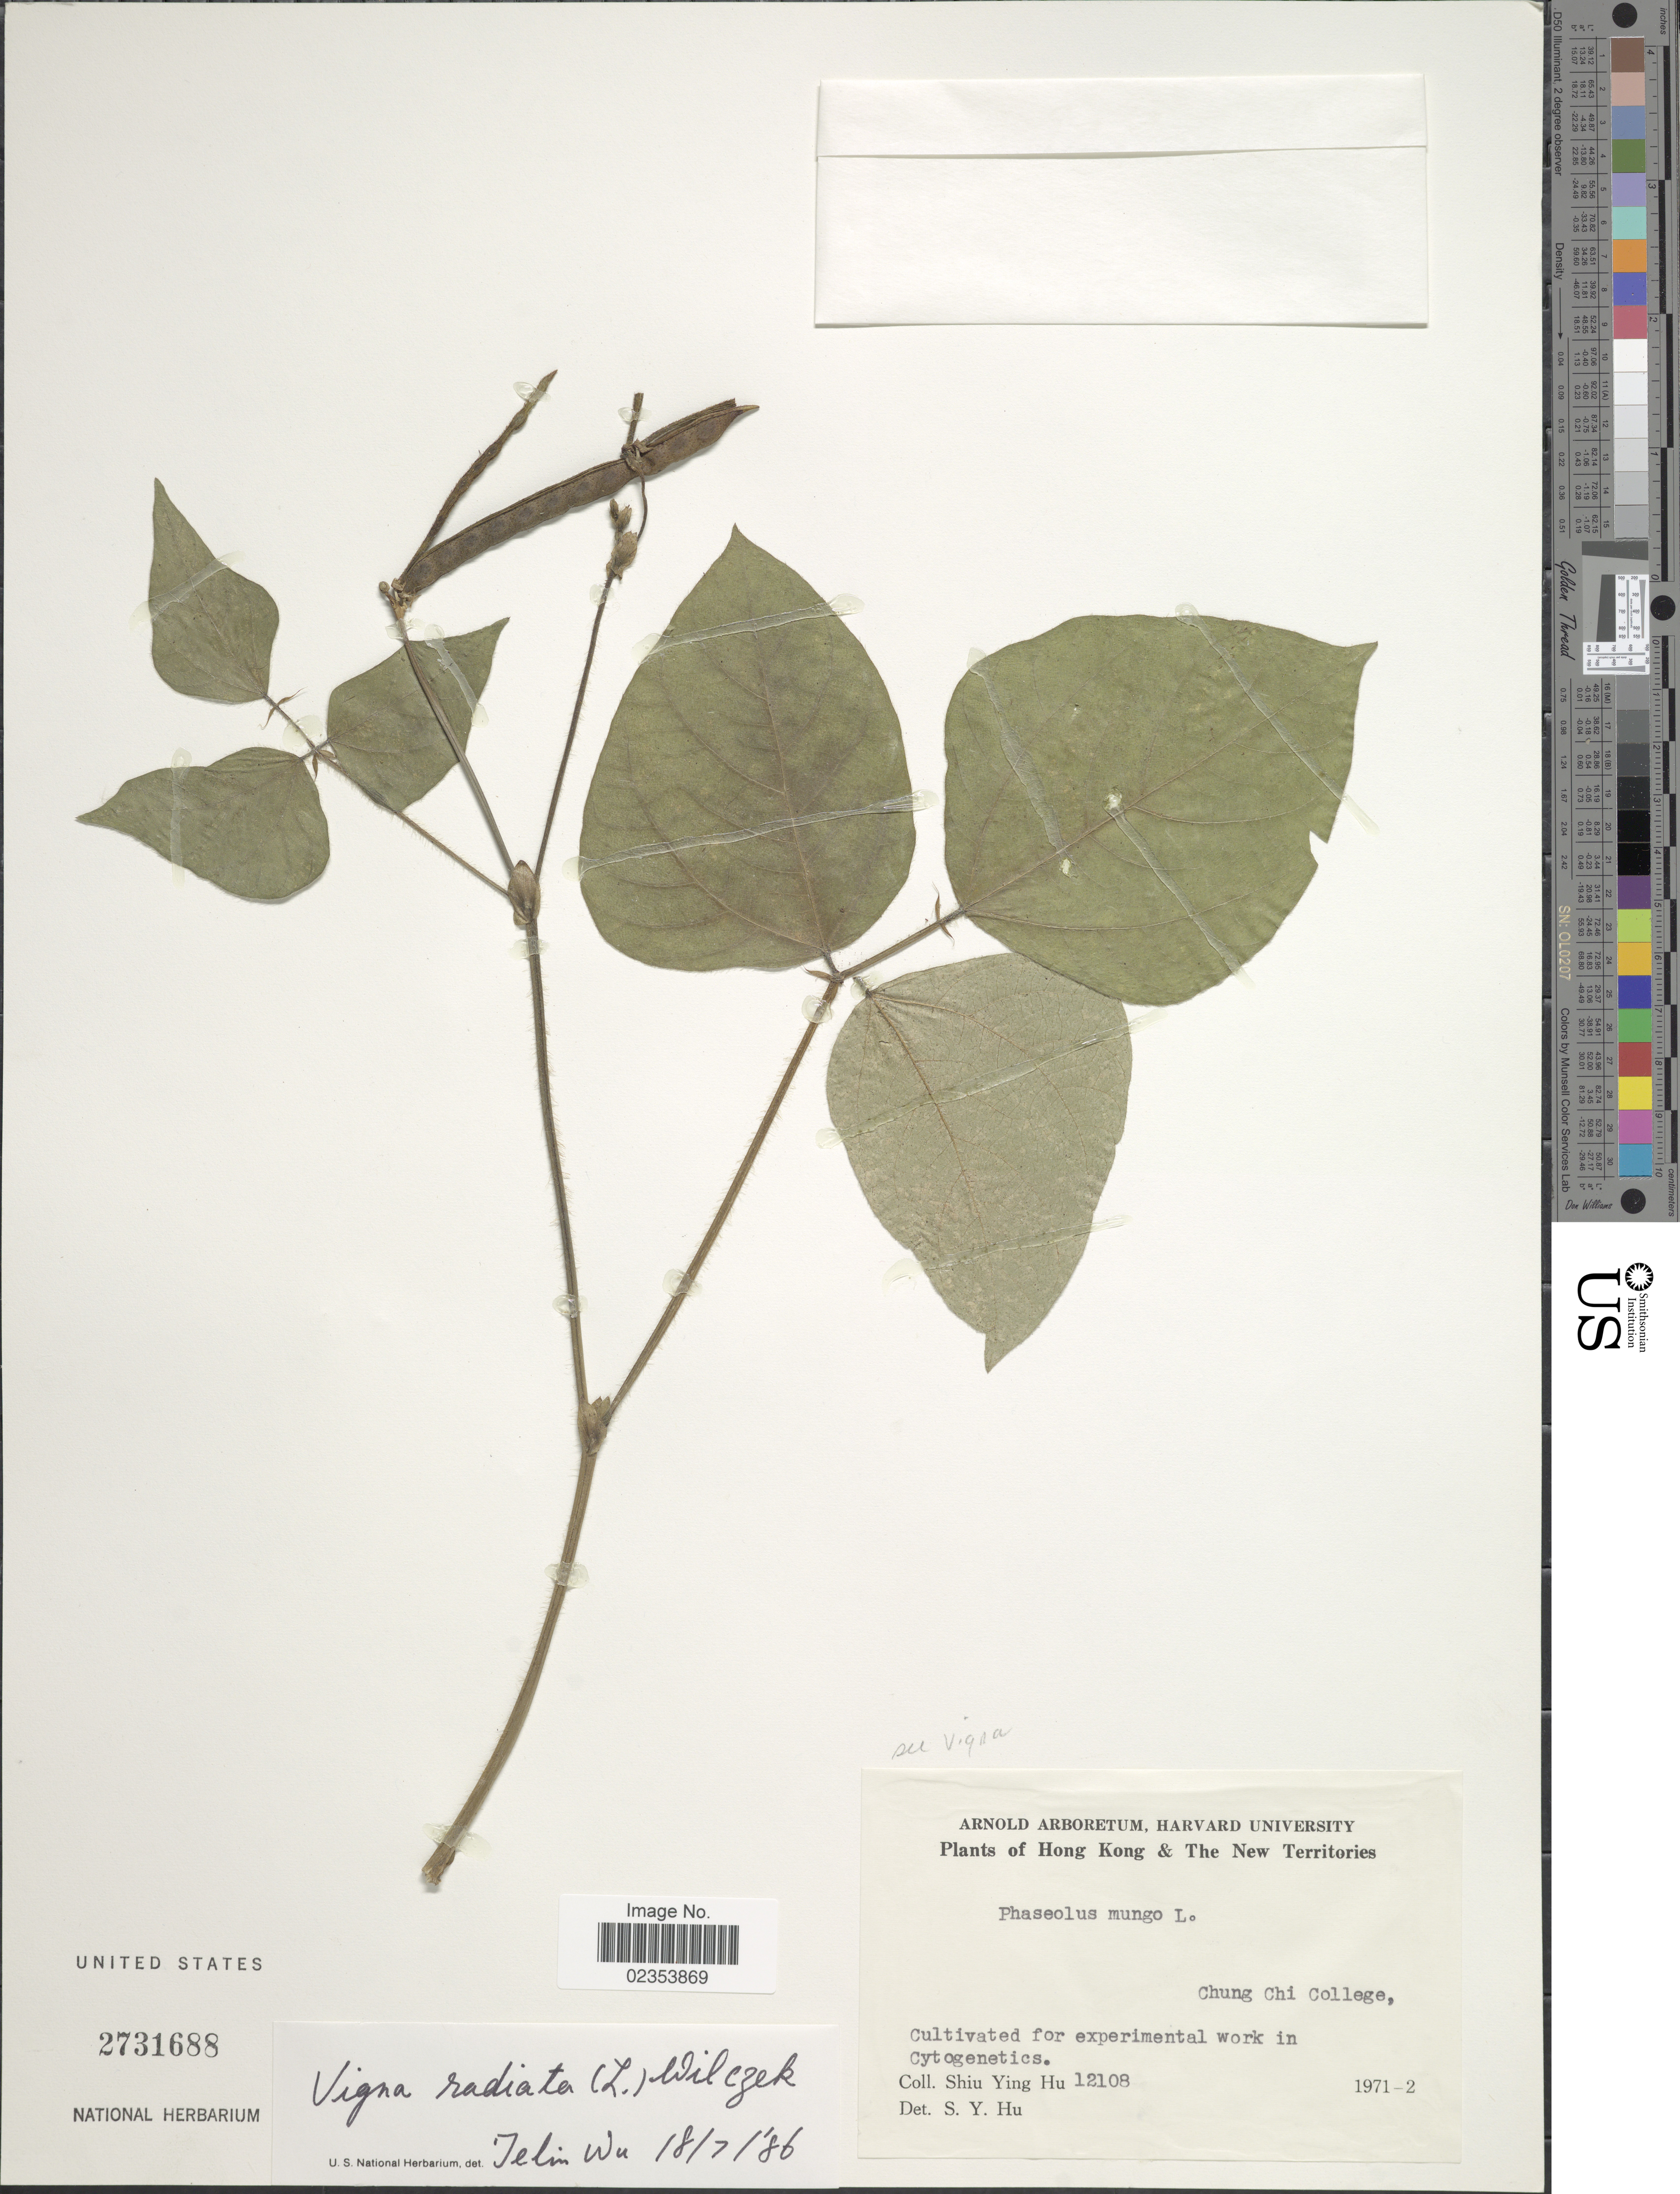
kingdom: Plantae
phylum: Tracheophyta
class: Magnoliopsida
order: Fabales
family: Fabaceae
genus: Vigna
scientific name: Vigna radiata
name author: (L.) R. Wilczek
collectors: S. Y. Hu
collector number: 12108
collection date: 1971/1972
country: China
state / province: Hong Kong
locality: The New Territories. Chung Chi College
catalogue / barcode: US 2731688